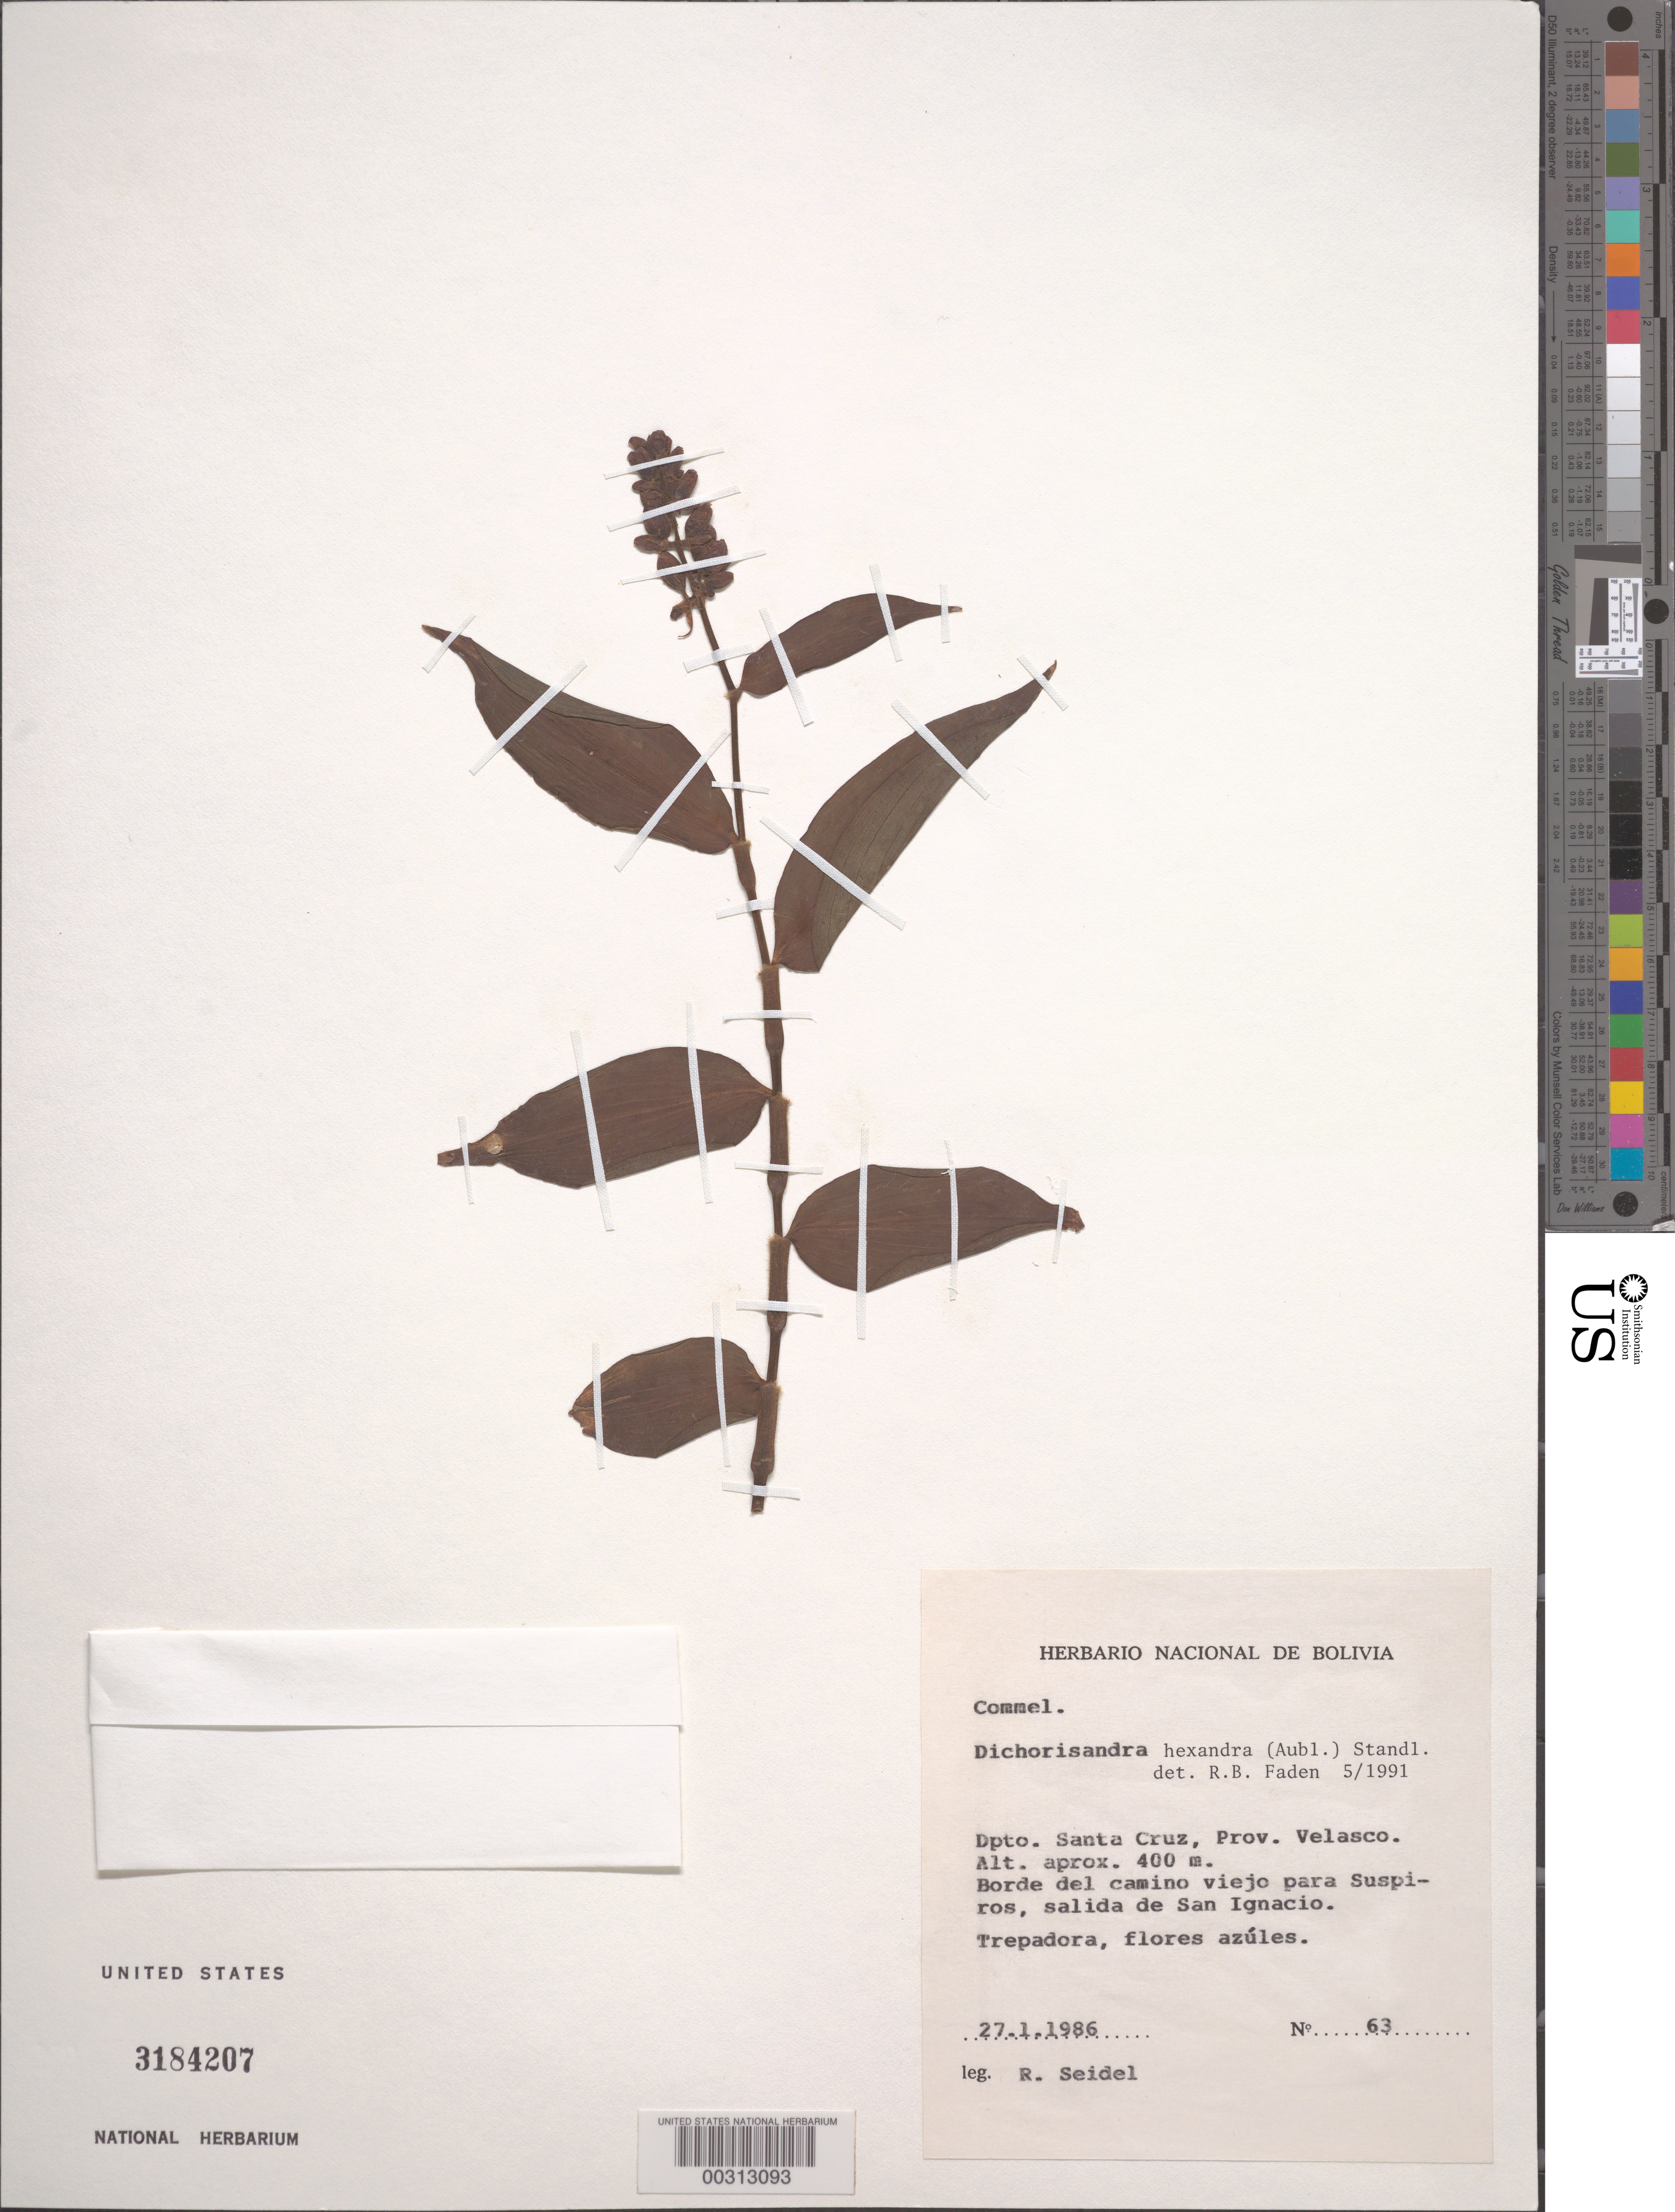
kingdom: Plantae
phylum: Tracheophyta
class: Liliopsida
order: Commelinales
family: Commelinaceae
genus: Dichorisandra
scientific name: Dichorisandra hexandra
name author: (Aubl.) Standl.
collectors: R. Seidel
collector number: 63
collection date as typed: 27 Jan 1986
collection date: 1986-01-27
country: Bolivia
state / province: Santa Cruz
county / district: Velasco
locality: San Ignacio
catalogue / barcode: US 3184207